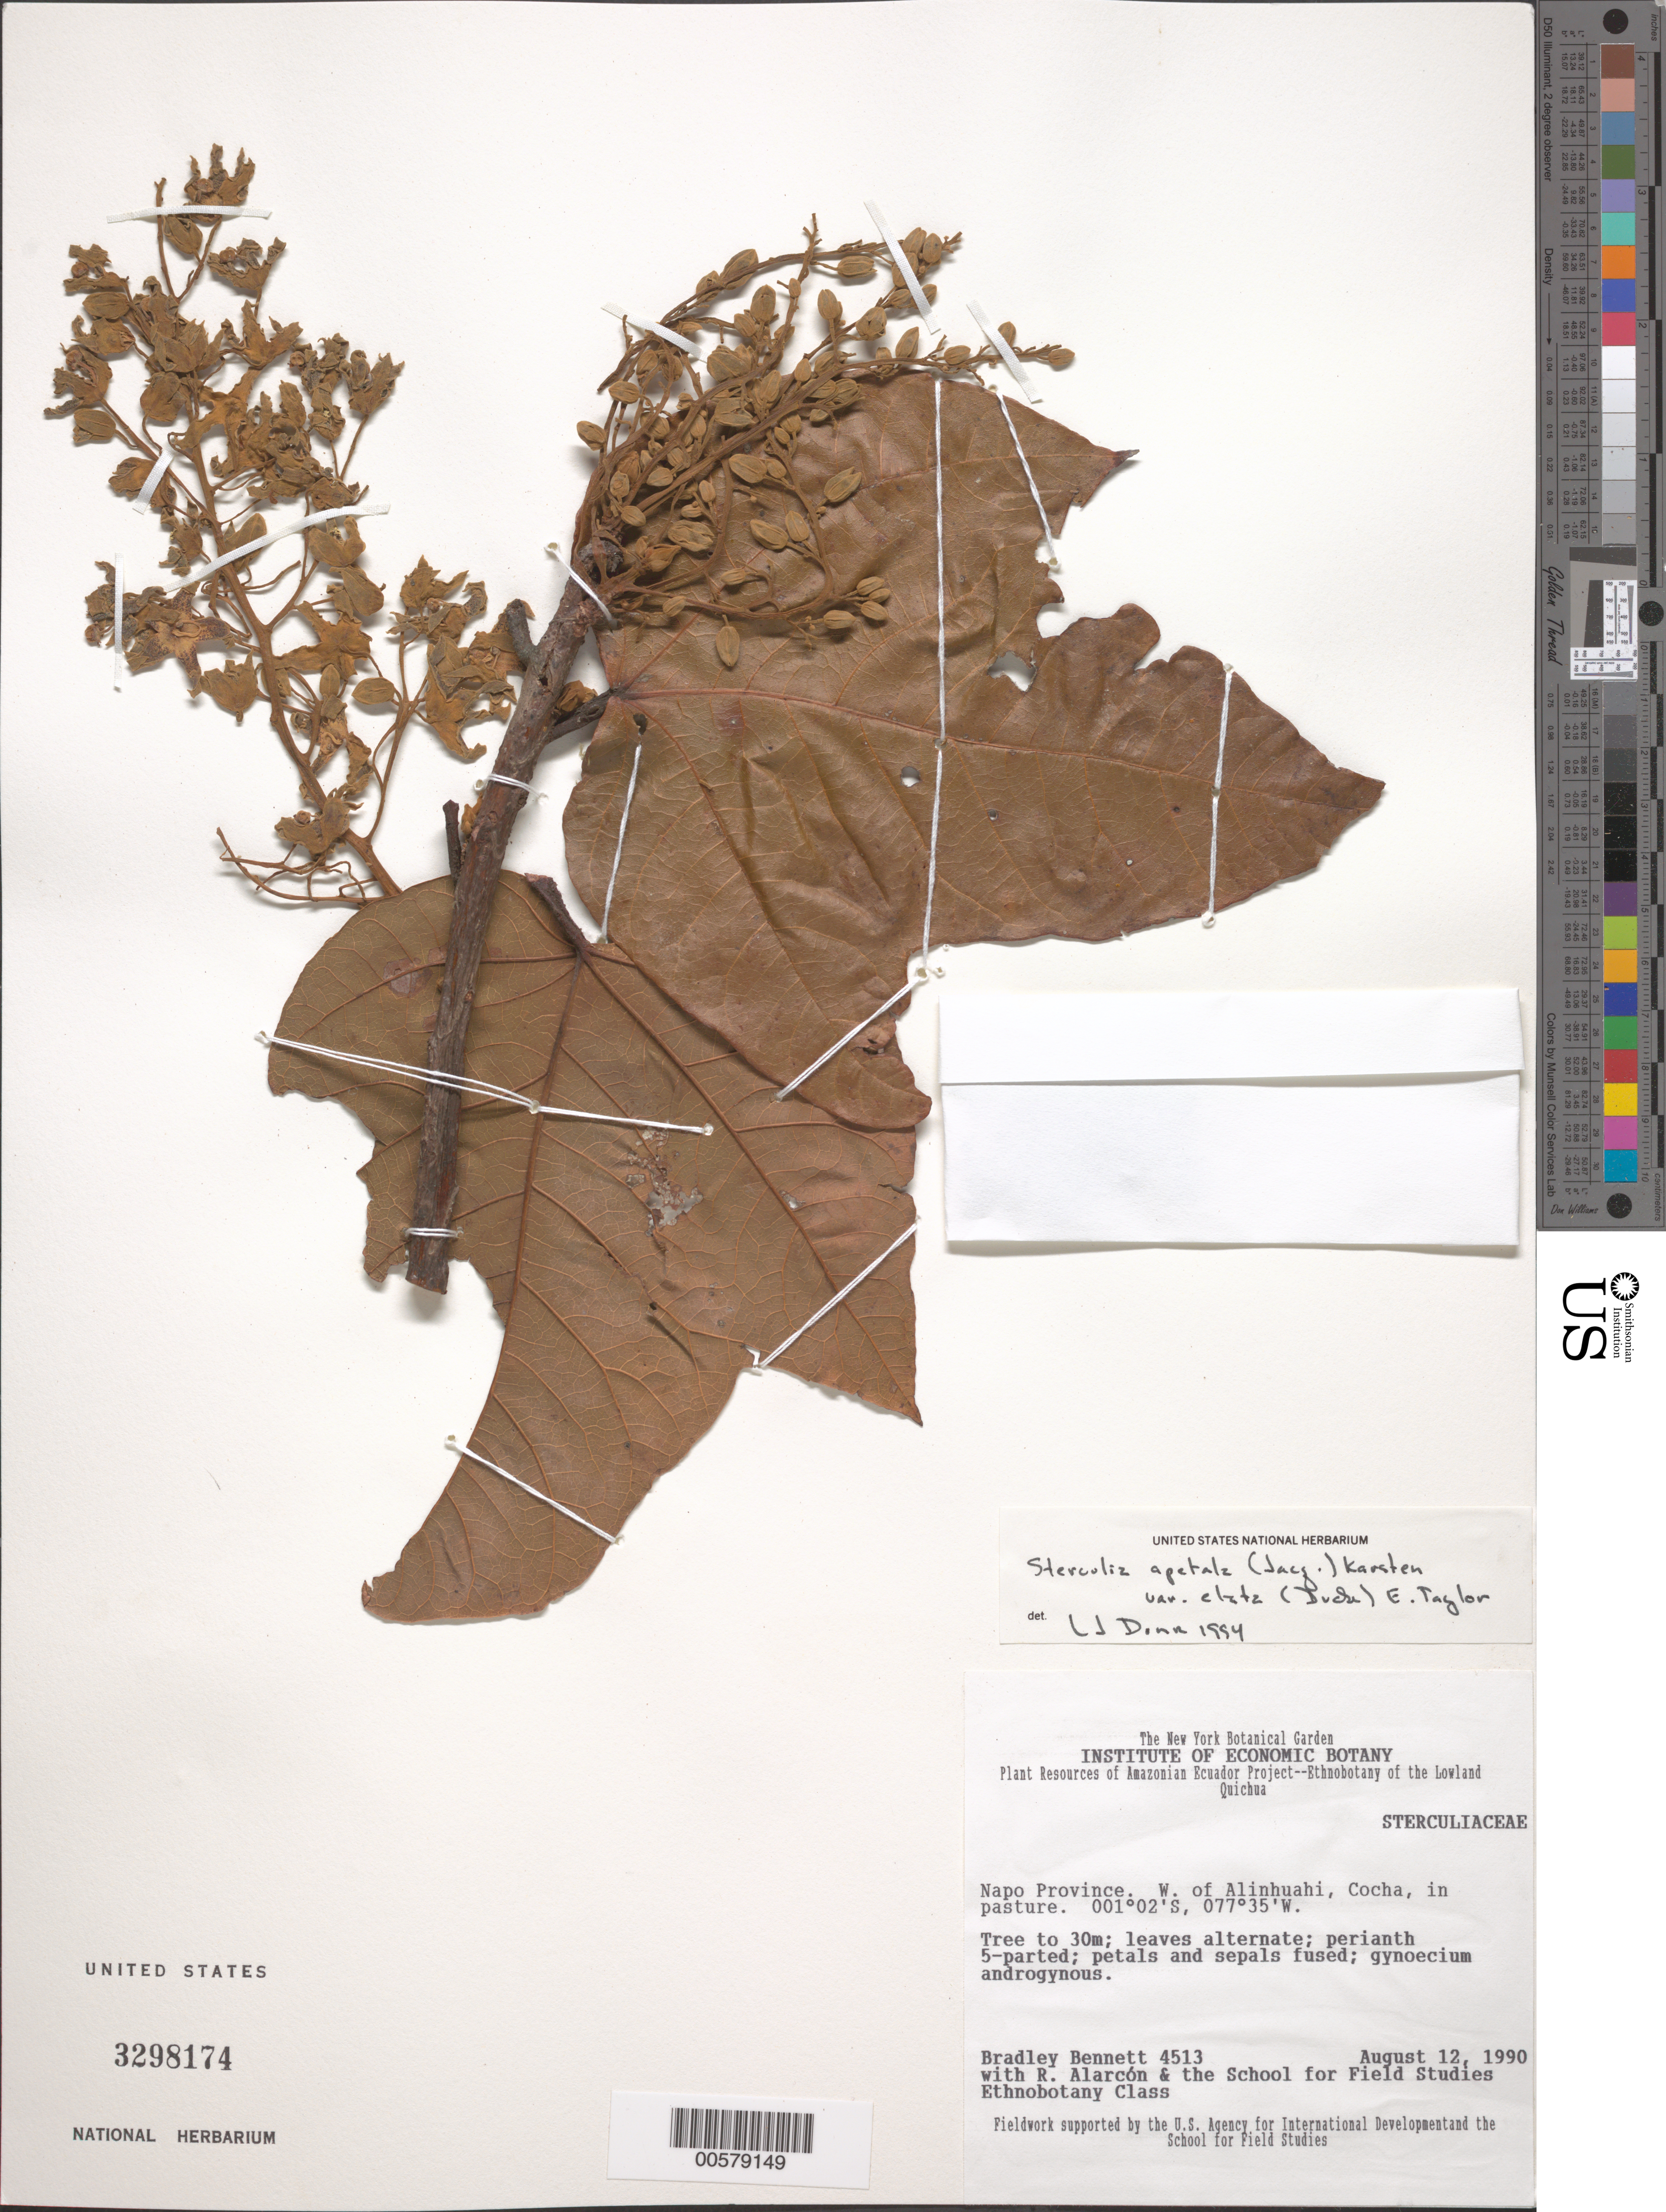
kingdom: Plantae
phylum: Tracheophyta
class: Magnoliopsida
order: Malvales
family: Malvaceae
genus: Sterculia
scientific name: Sterculia apetala var. elata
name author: (Jacq.) H. Karst.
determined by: Dorr, L. J., (BOT), Smithsonian Institution - National Museum of Natural History (UNITED STATES)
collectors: B. Bennett & R. Alarcón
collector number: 4513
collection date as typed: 12 Aug 1990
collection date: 1990-08-12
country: Ecuador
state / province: Napo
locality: W of Alinhuahi, Cocha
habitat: In pasture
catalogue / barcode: US 3298174